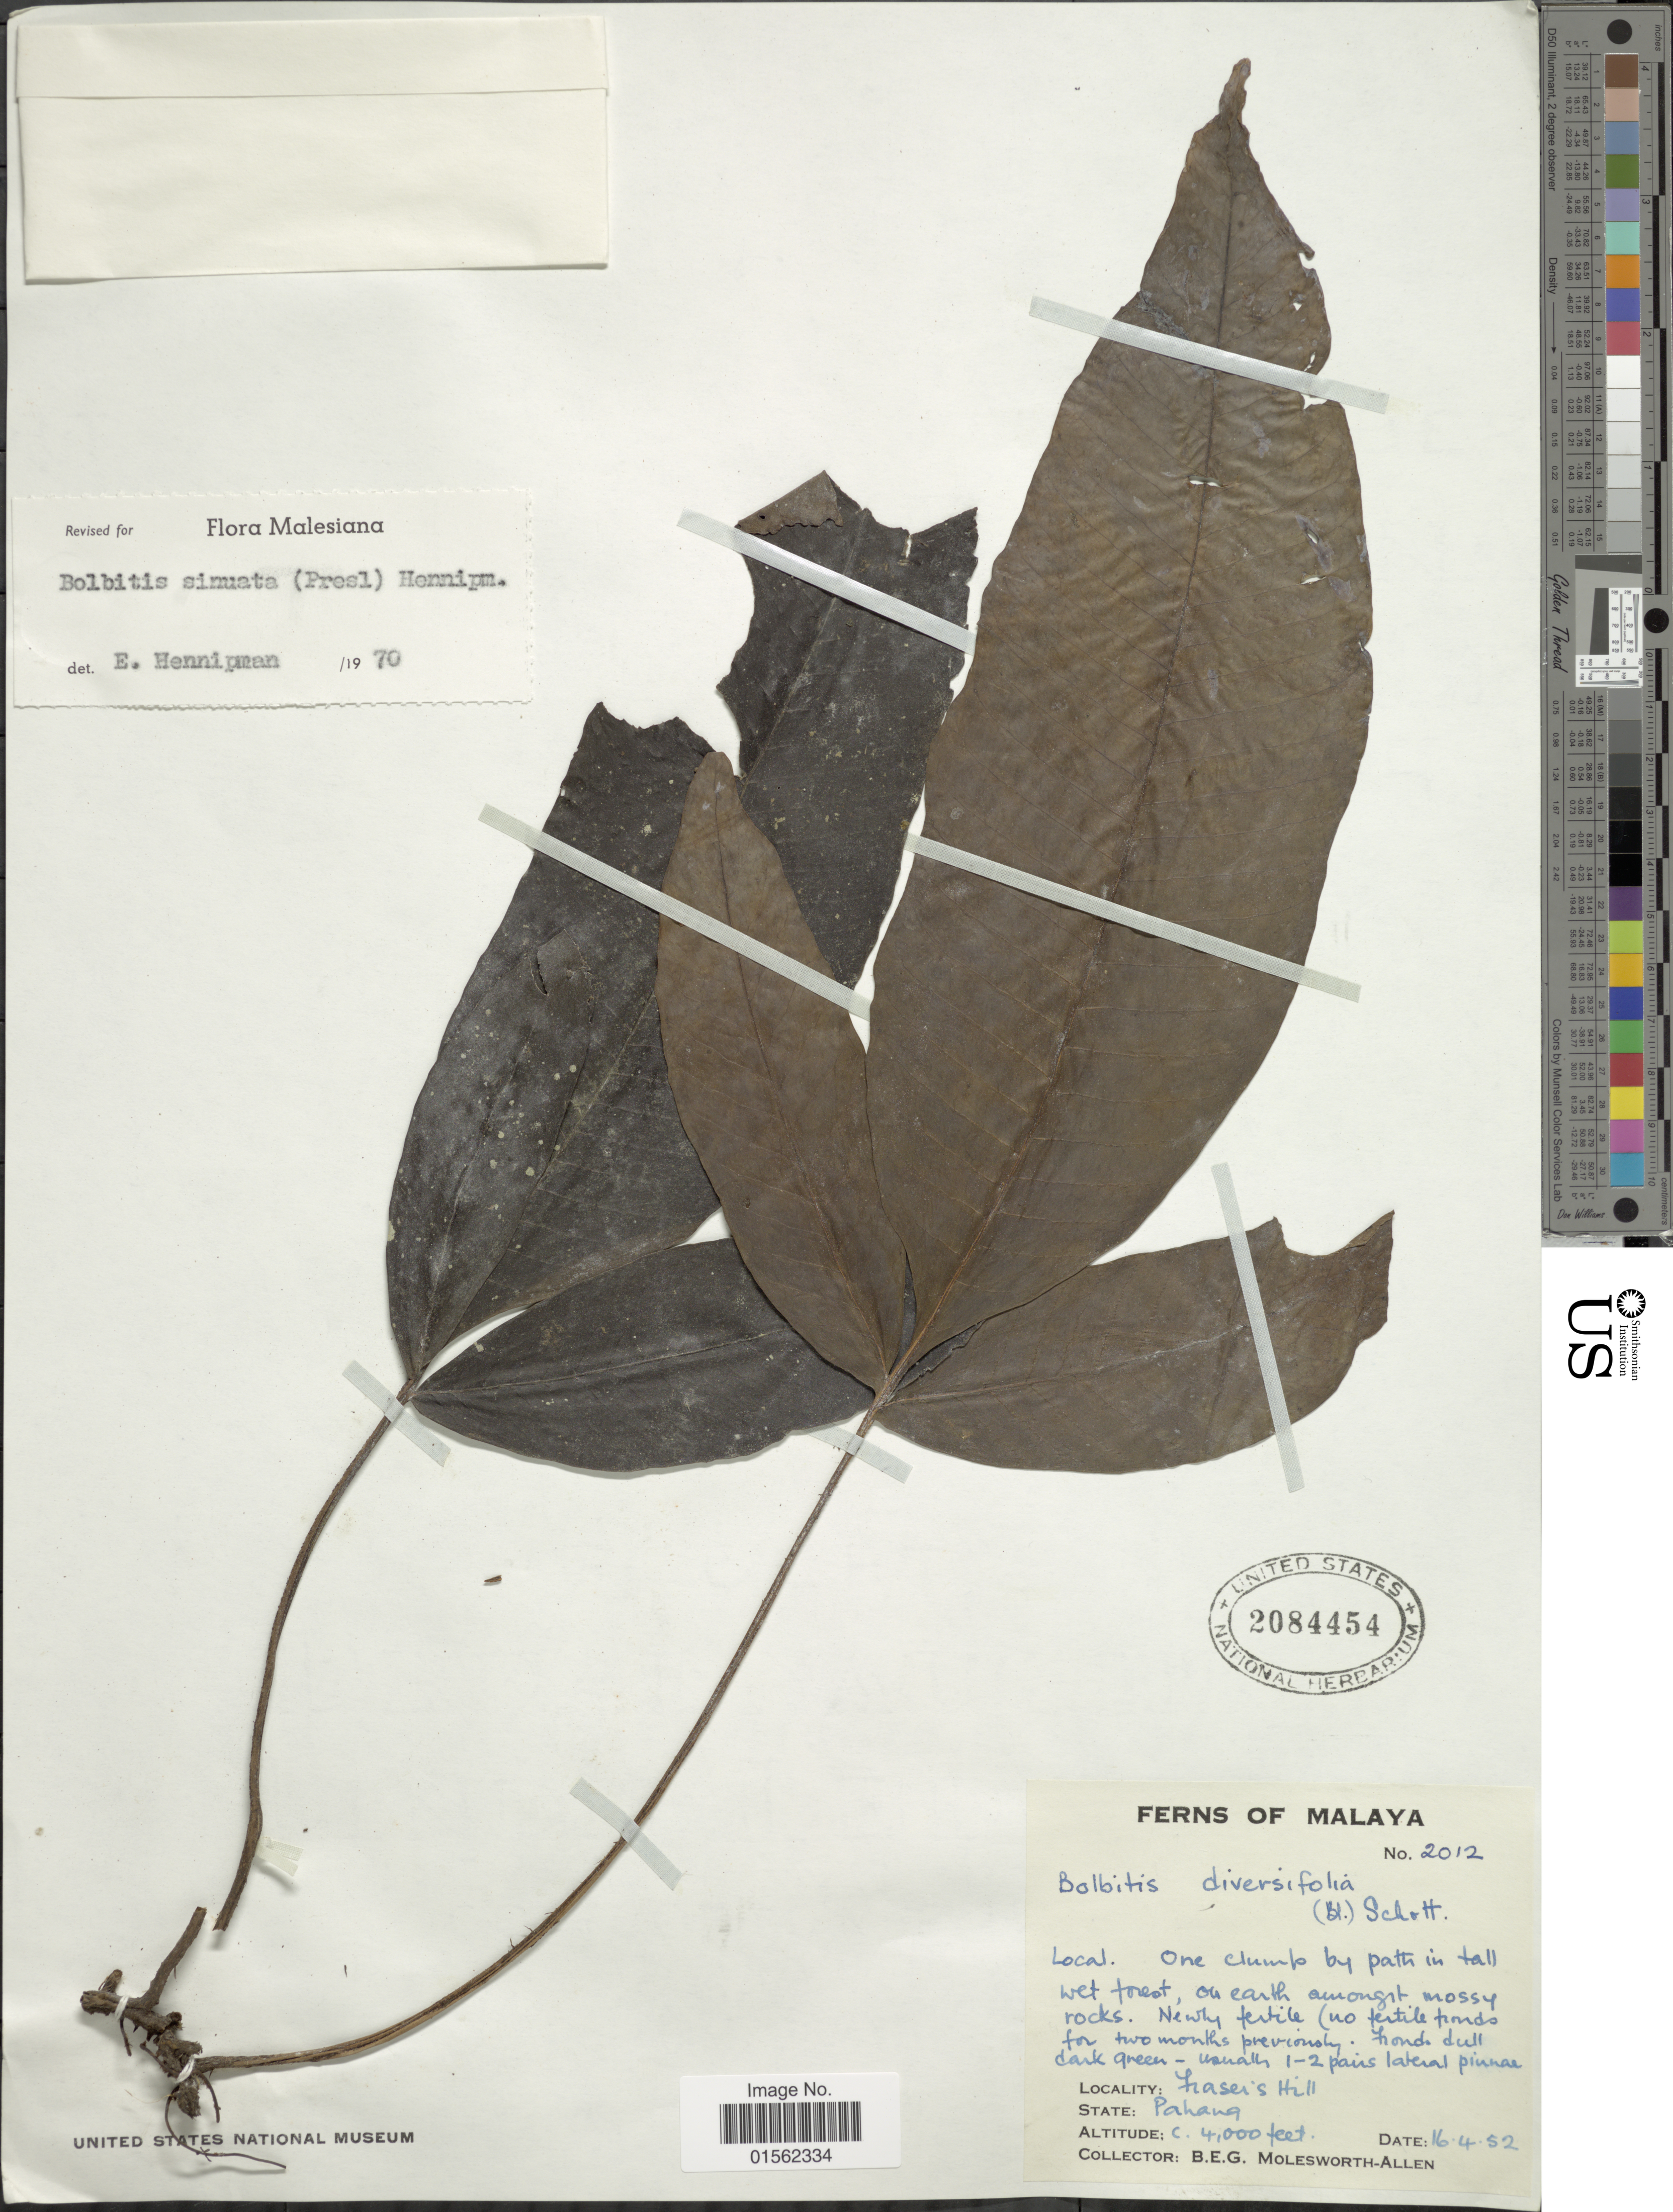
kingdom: Plantae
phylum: Tracheophyta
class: Polypodiopsida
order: Polypodiales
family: Dryopteridaceae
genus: Bolbitis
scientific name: Bolbitis sinuata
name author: (C. Presl) Hennipman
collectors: B. E. G. Molesworth-Allen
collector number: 2012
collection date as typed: Transcribed d/m/y: 16/4/52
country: Malaysia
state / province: Pahang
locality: Fraser's Hill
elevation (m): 1219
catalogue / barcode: US 2084454